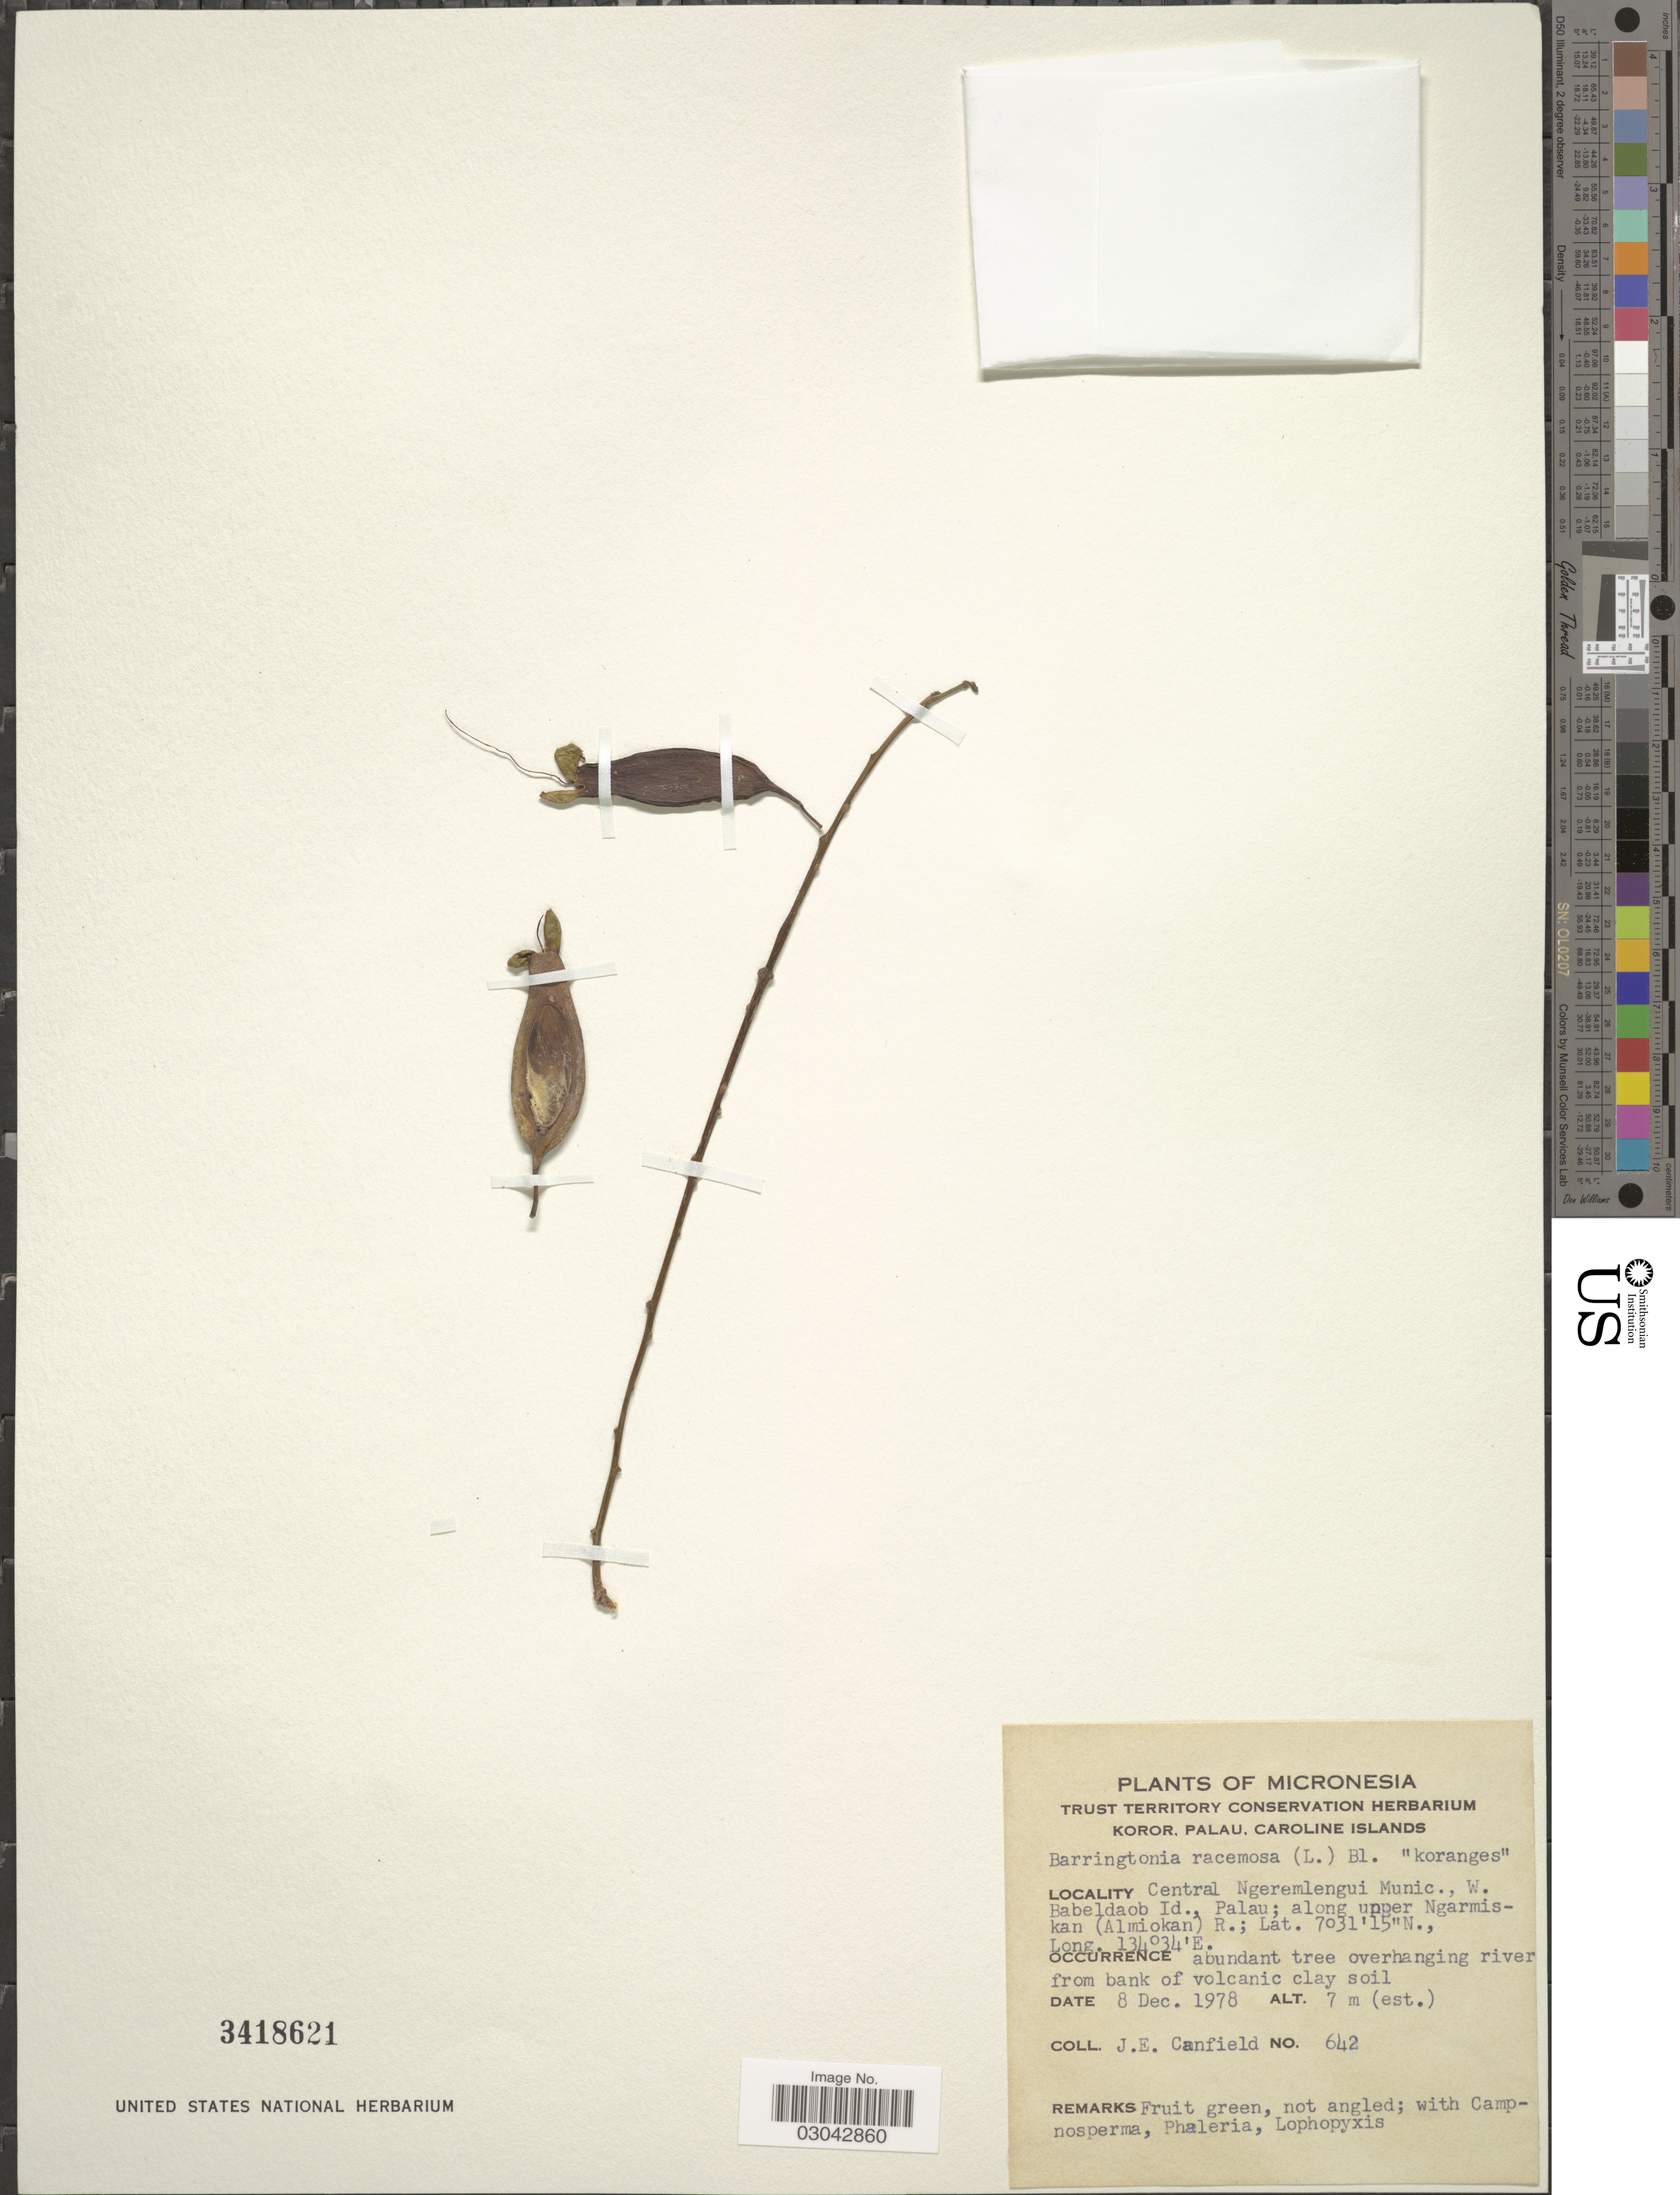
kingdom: Plantae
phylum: Tracheophyta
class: Magnoliopsida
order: Ericales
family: Lecythidaceae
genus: Barringtonia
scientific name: Barringtonia racemosa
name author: (L.) Spreng.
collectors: J. E. Canfield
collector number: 642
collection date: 1978-12-08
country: Palau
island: Babeldaob [Babelthuap]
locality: Micronesia, Central Ngeremlengui Munic., W. Babeldaob Id., Palau; along upper Ngarmiskan (Almiokan) R.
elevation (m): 7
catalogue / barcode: US 3418621